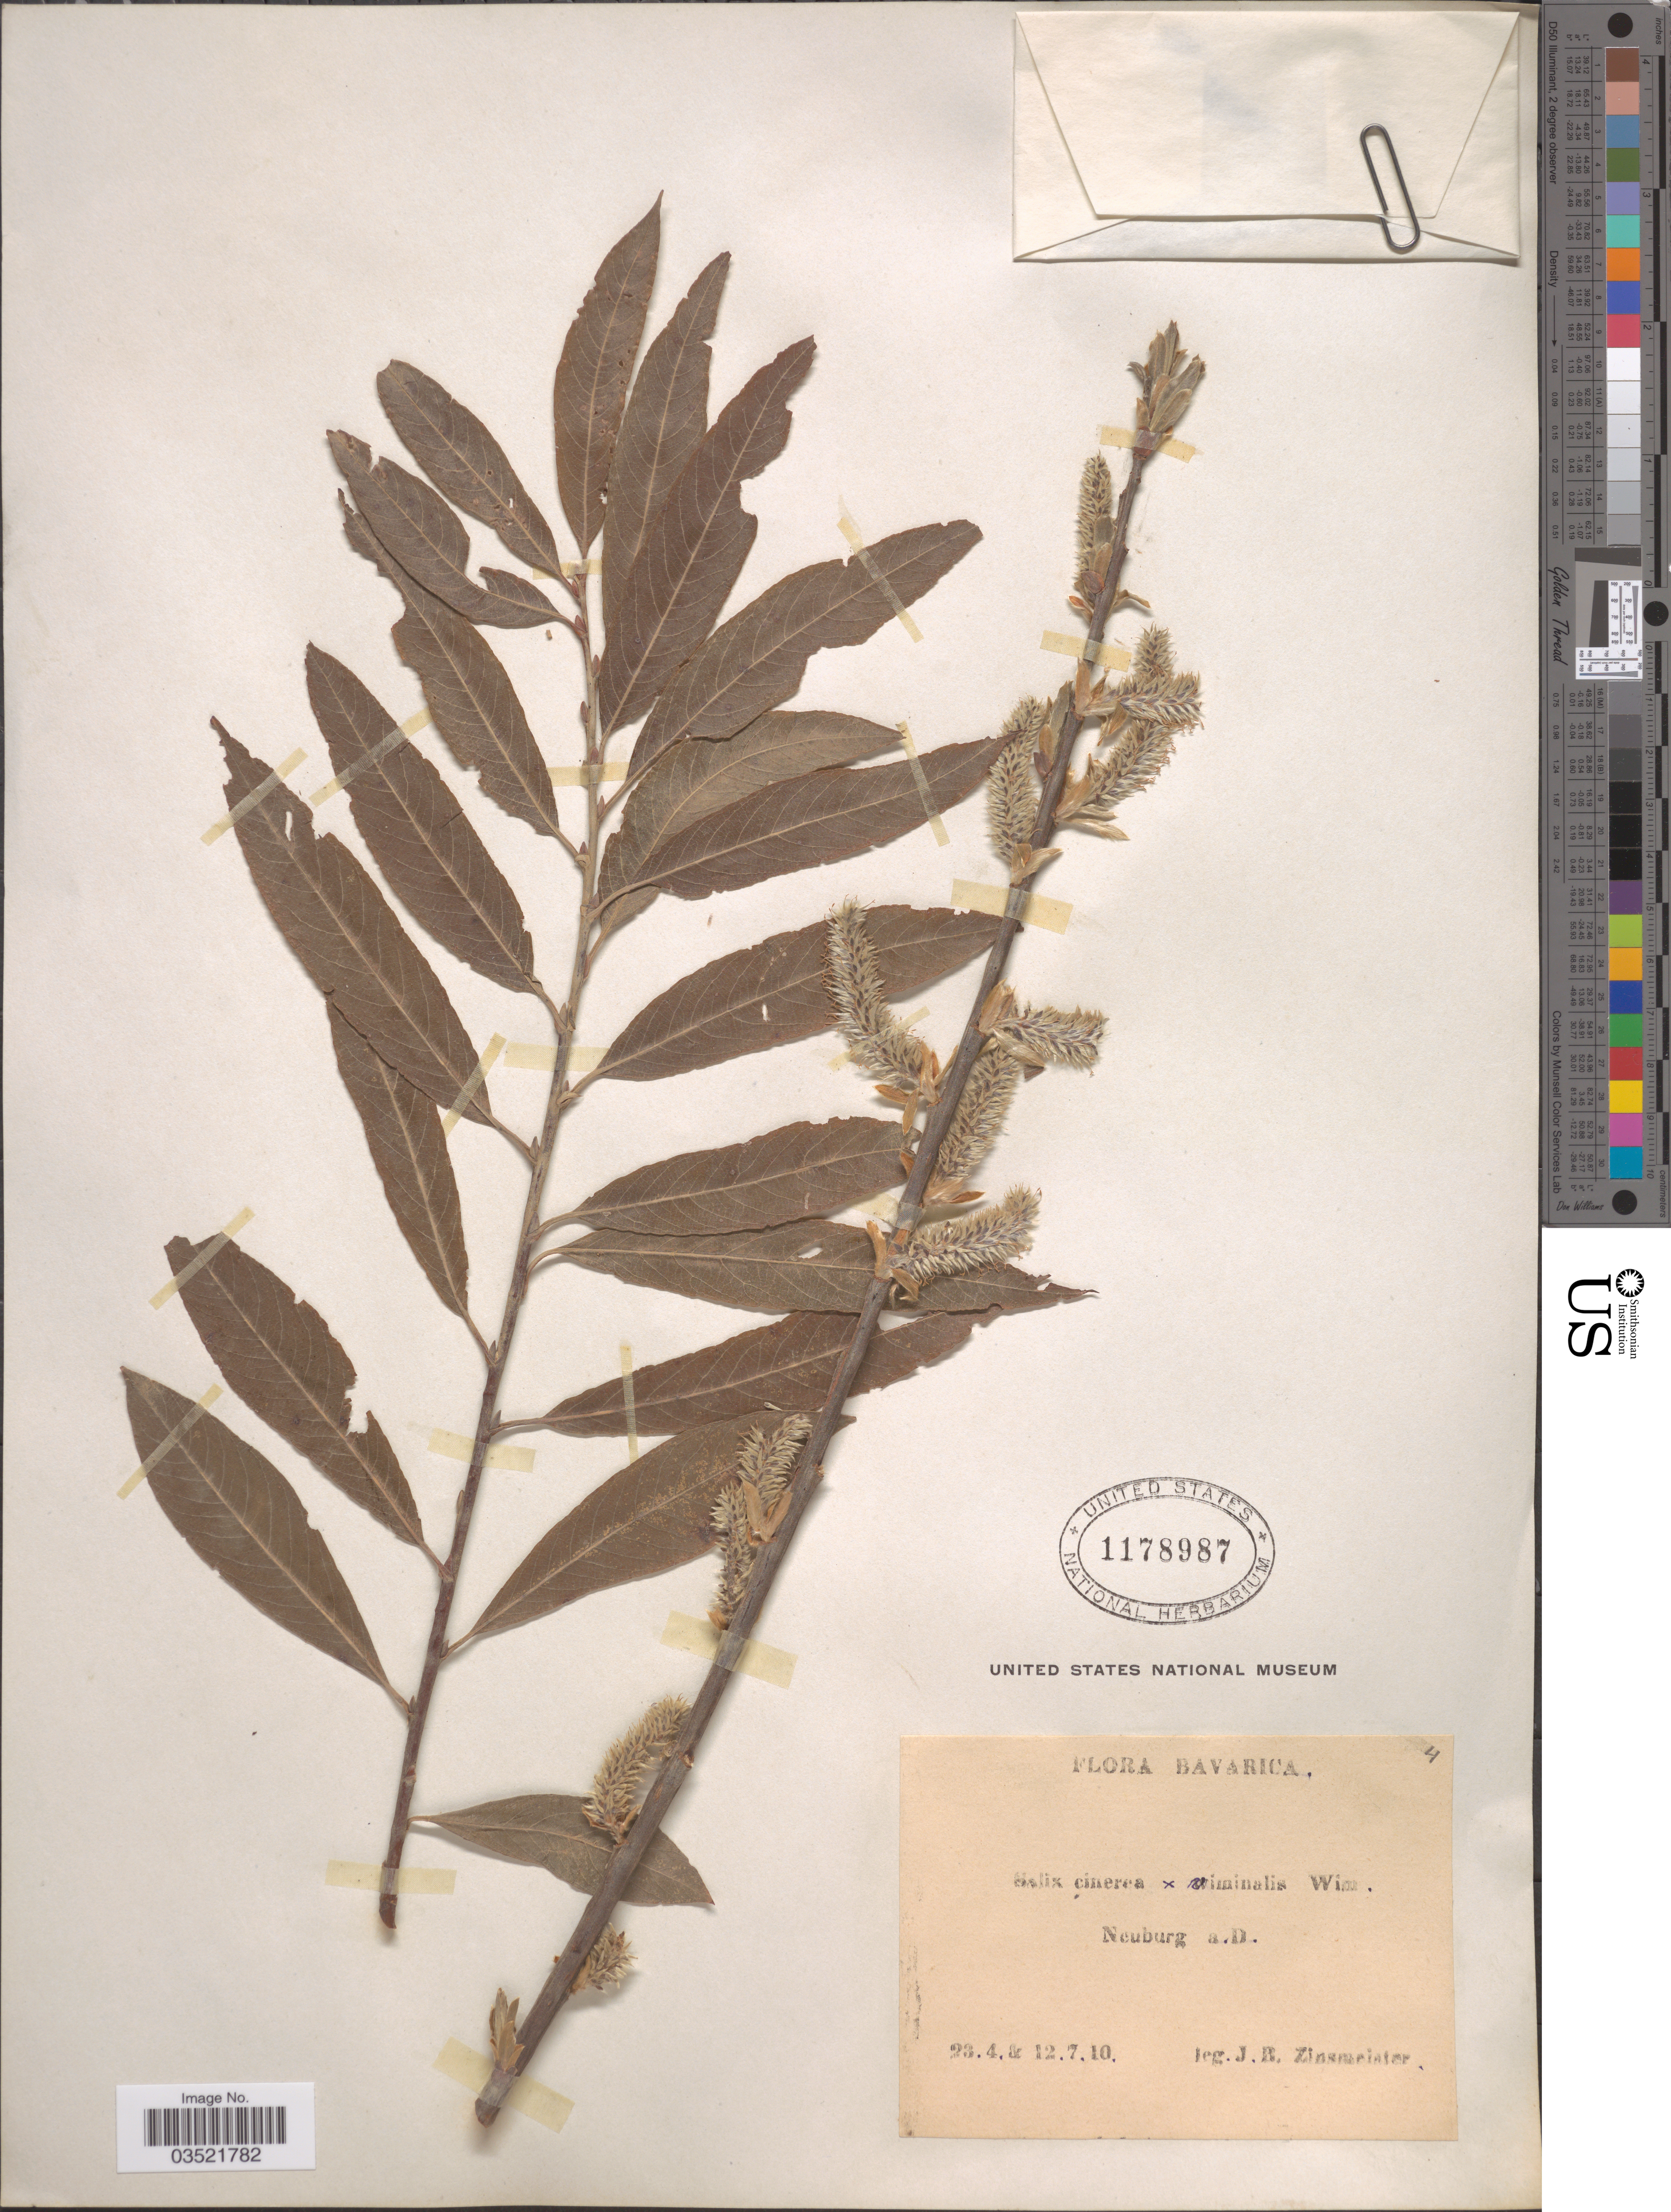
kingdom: Plantae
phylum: Tracheophyta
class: Magnoliopsida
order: Malpighiales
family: Salicaceae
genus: Salix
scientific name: Salix cinerea x S. viminalis L.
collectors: J. Zinsmeister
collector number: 4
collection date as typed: Transcribed d/m/y: 23/4/10 to 12/7/10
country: Germany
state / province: Bayern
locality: Bavarica. Neuburg a.D.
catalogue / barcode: US 1178987